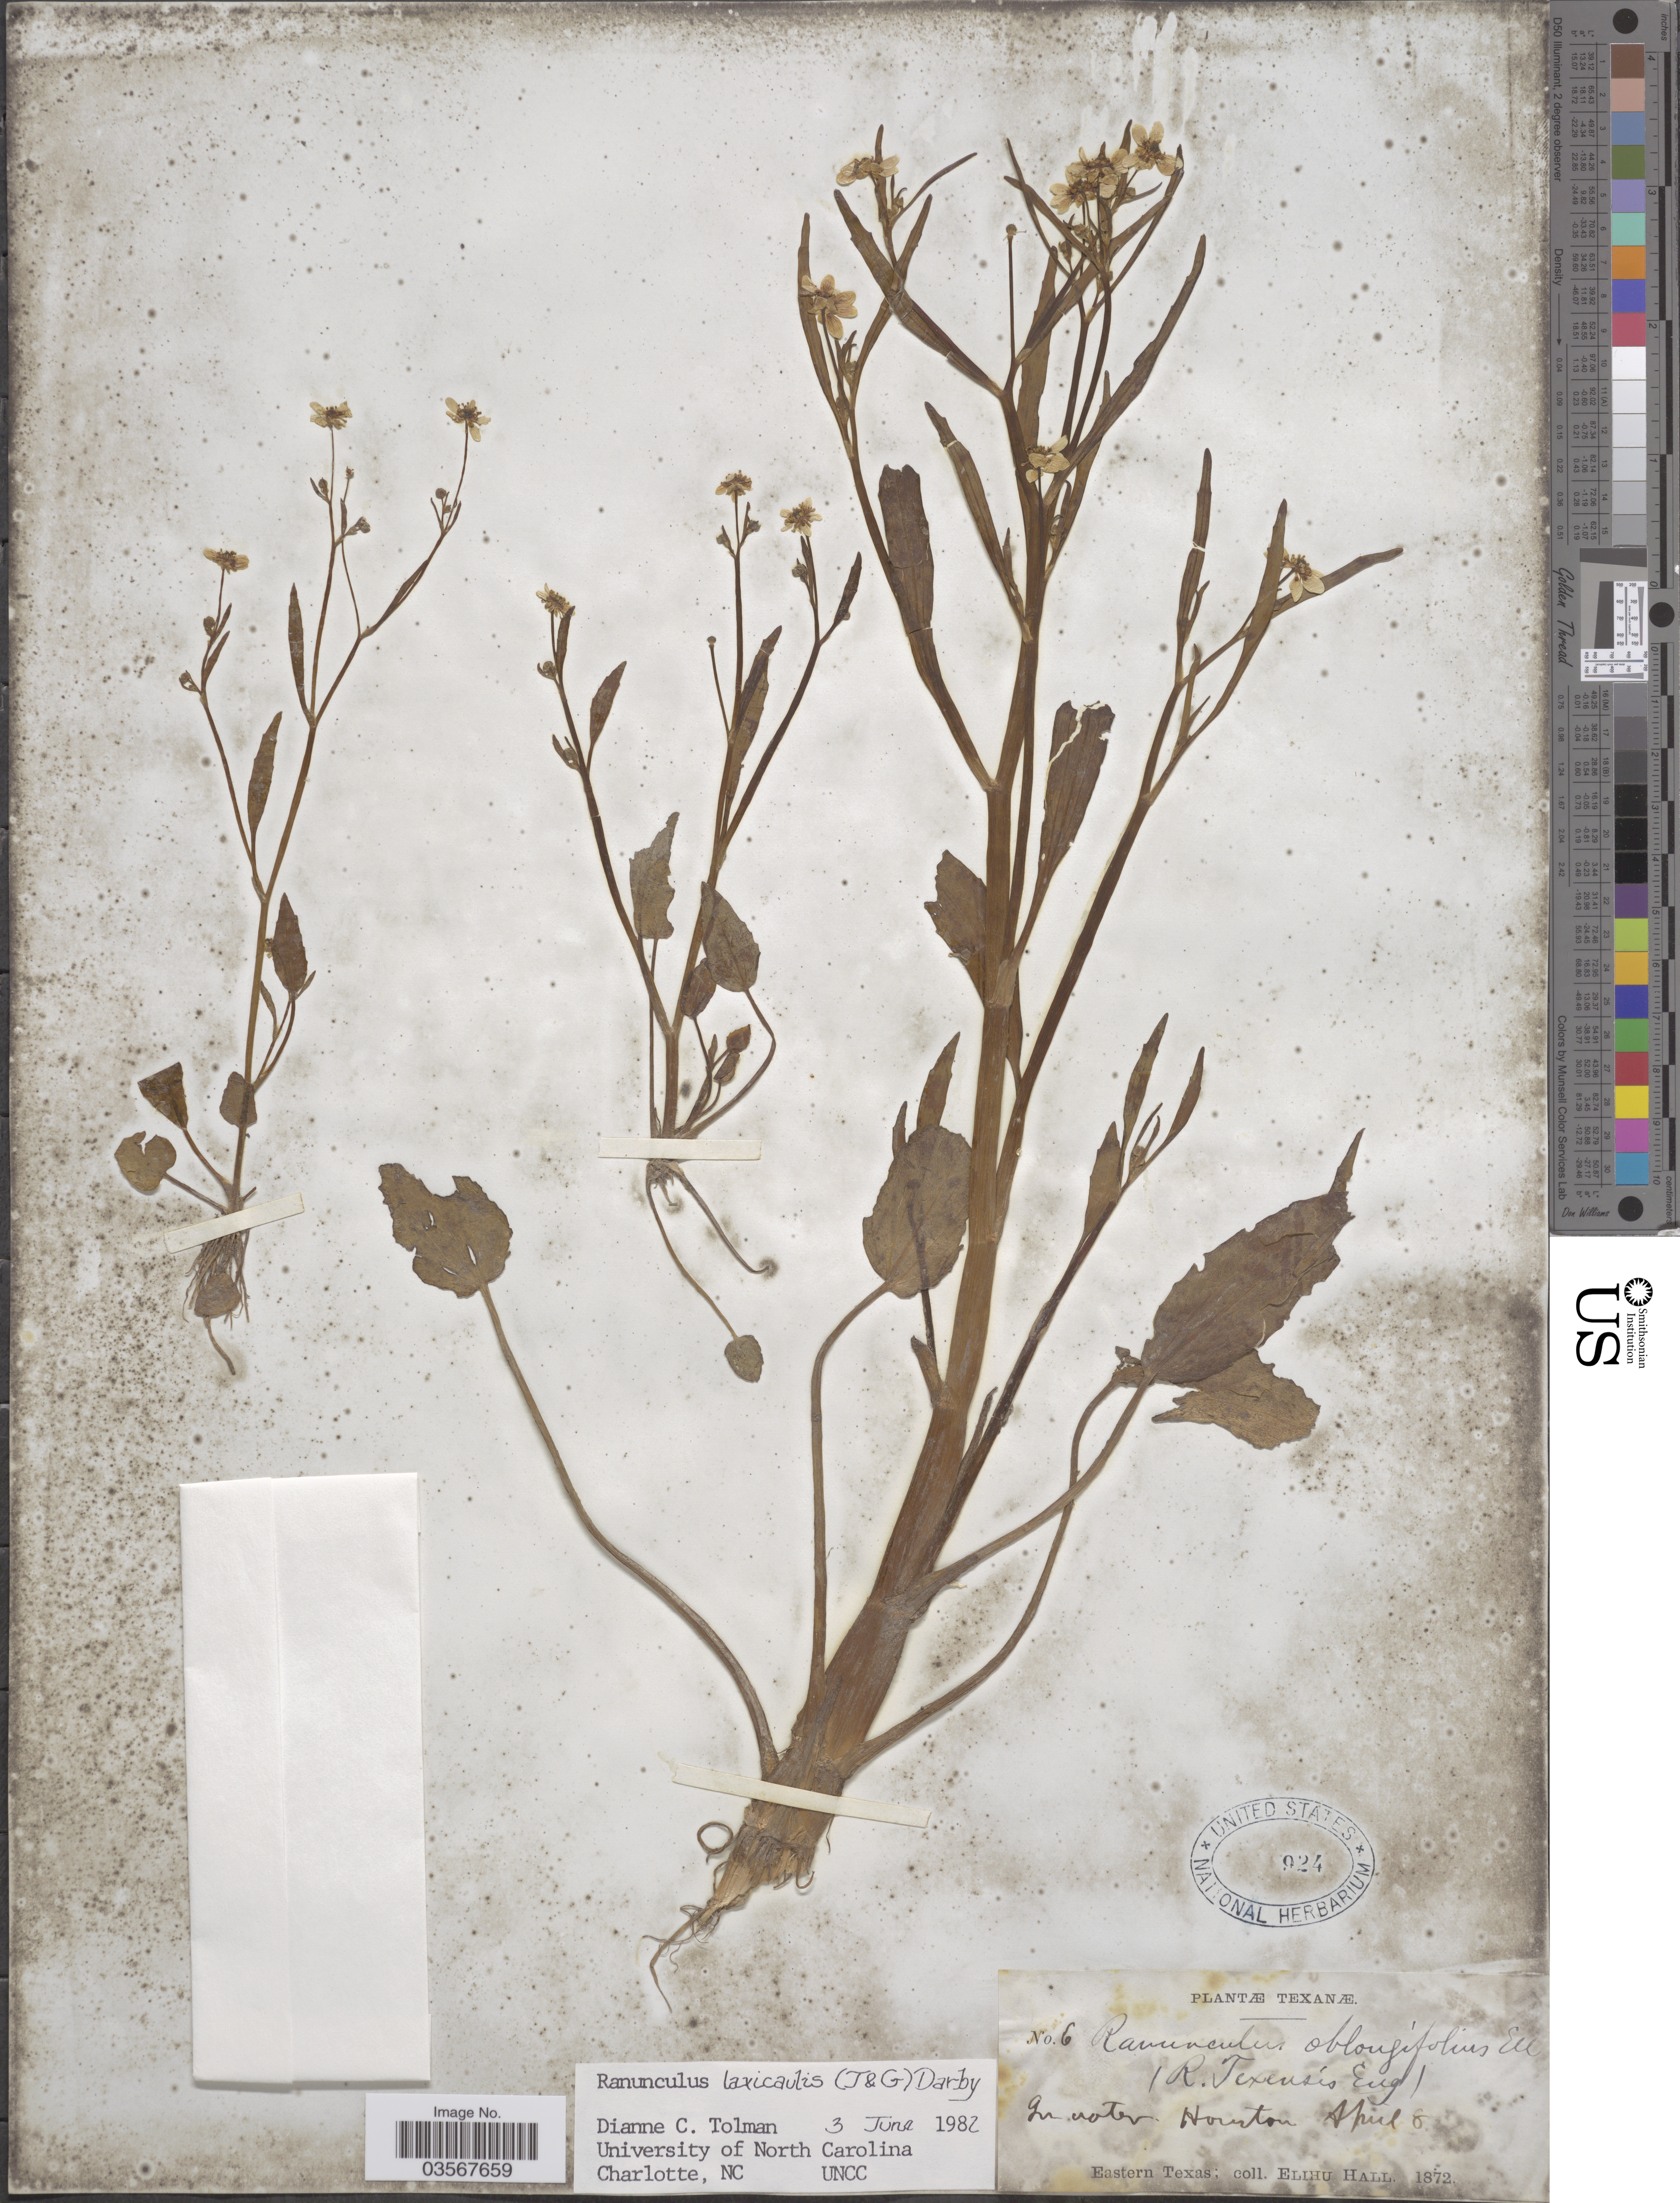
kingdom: Plantae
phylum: Tracheophyta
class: Magnoliopsida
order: Ranunculales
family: Ranunculaceae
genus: Ranunculus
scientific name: Ranunculus laxicaulis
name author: (Torr. & A. Gray) Darby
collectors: E. Hall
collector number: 6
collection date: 1872-04-08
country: United States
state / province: Texas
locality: In water. Houston. Eastern Texas.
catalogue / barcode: US 924